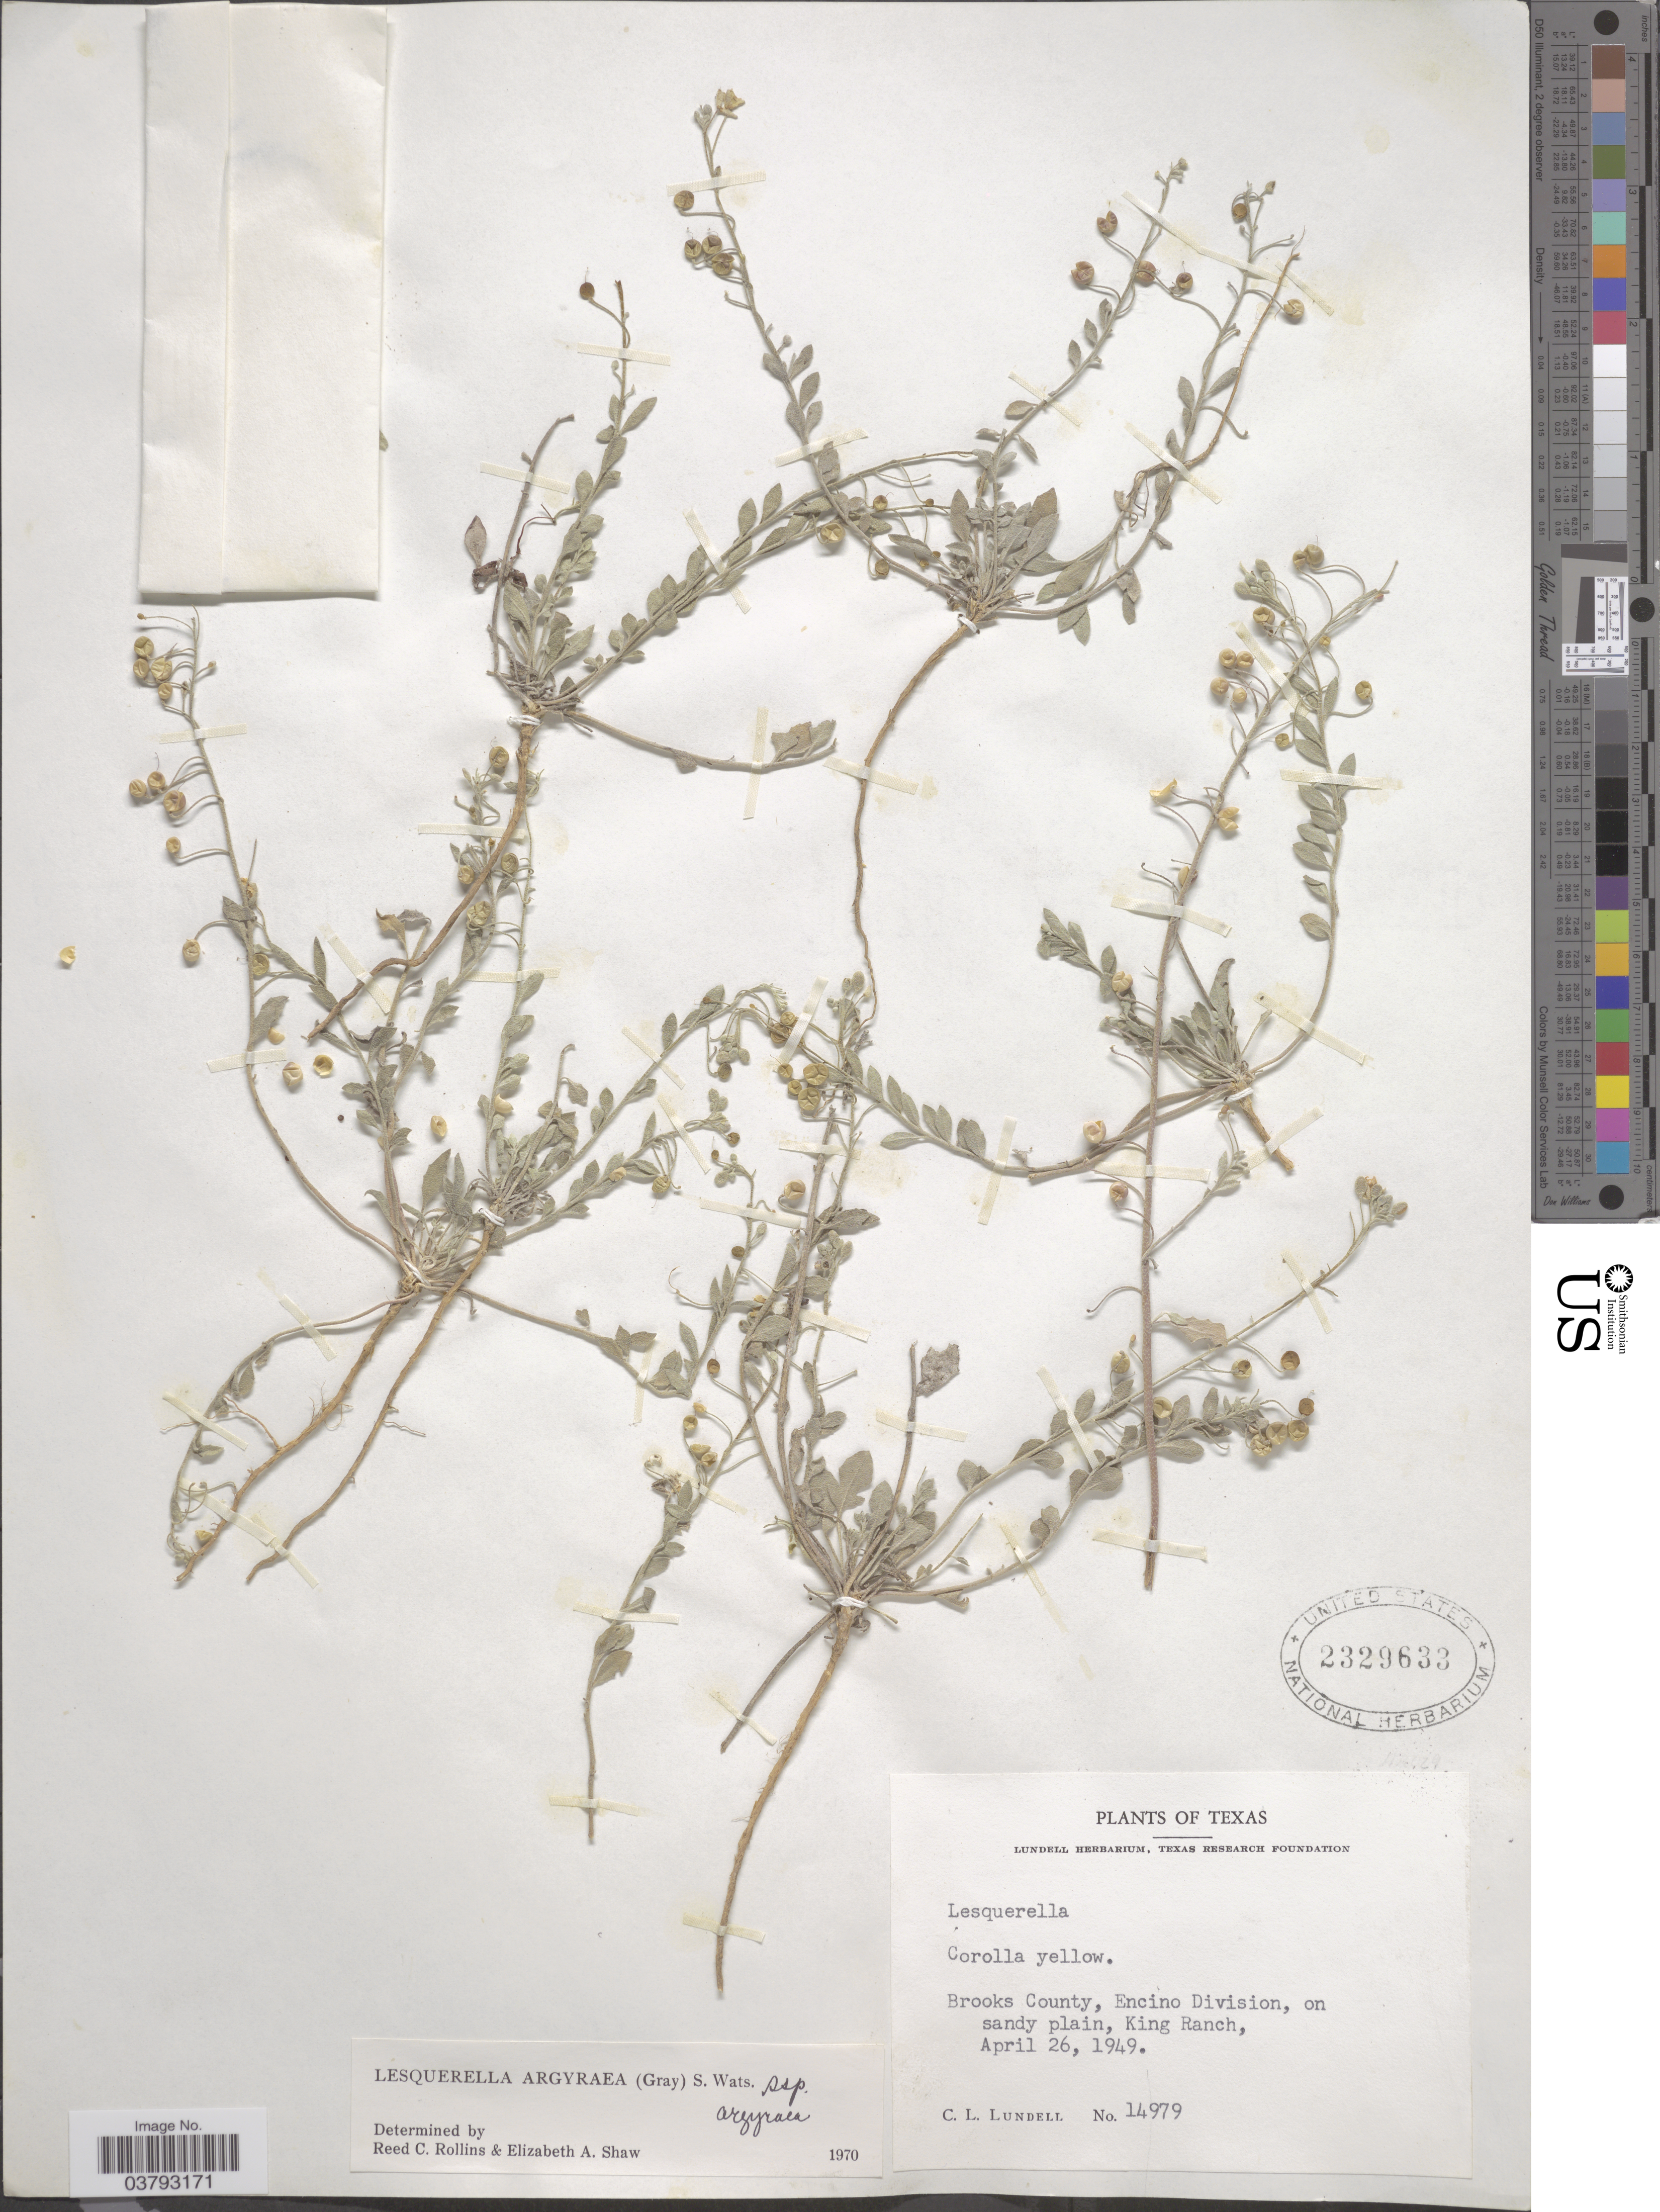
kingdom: Plantae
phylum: Tracheophyta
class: Magnoliopsida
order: Brassicales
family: Brassicaceae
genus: Lesquerella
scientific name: Lesquerella argyraea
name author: (A. Gray) S. Watson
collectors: C. L. Lundell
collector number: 14979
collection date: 1949-04-26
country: United States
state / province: Texas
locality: Brooks County, Encino Division, on sandy plain, King Ranch.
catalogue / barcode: US 2329633